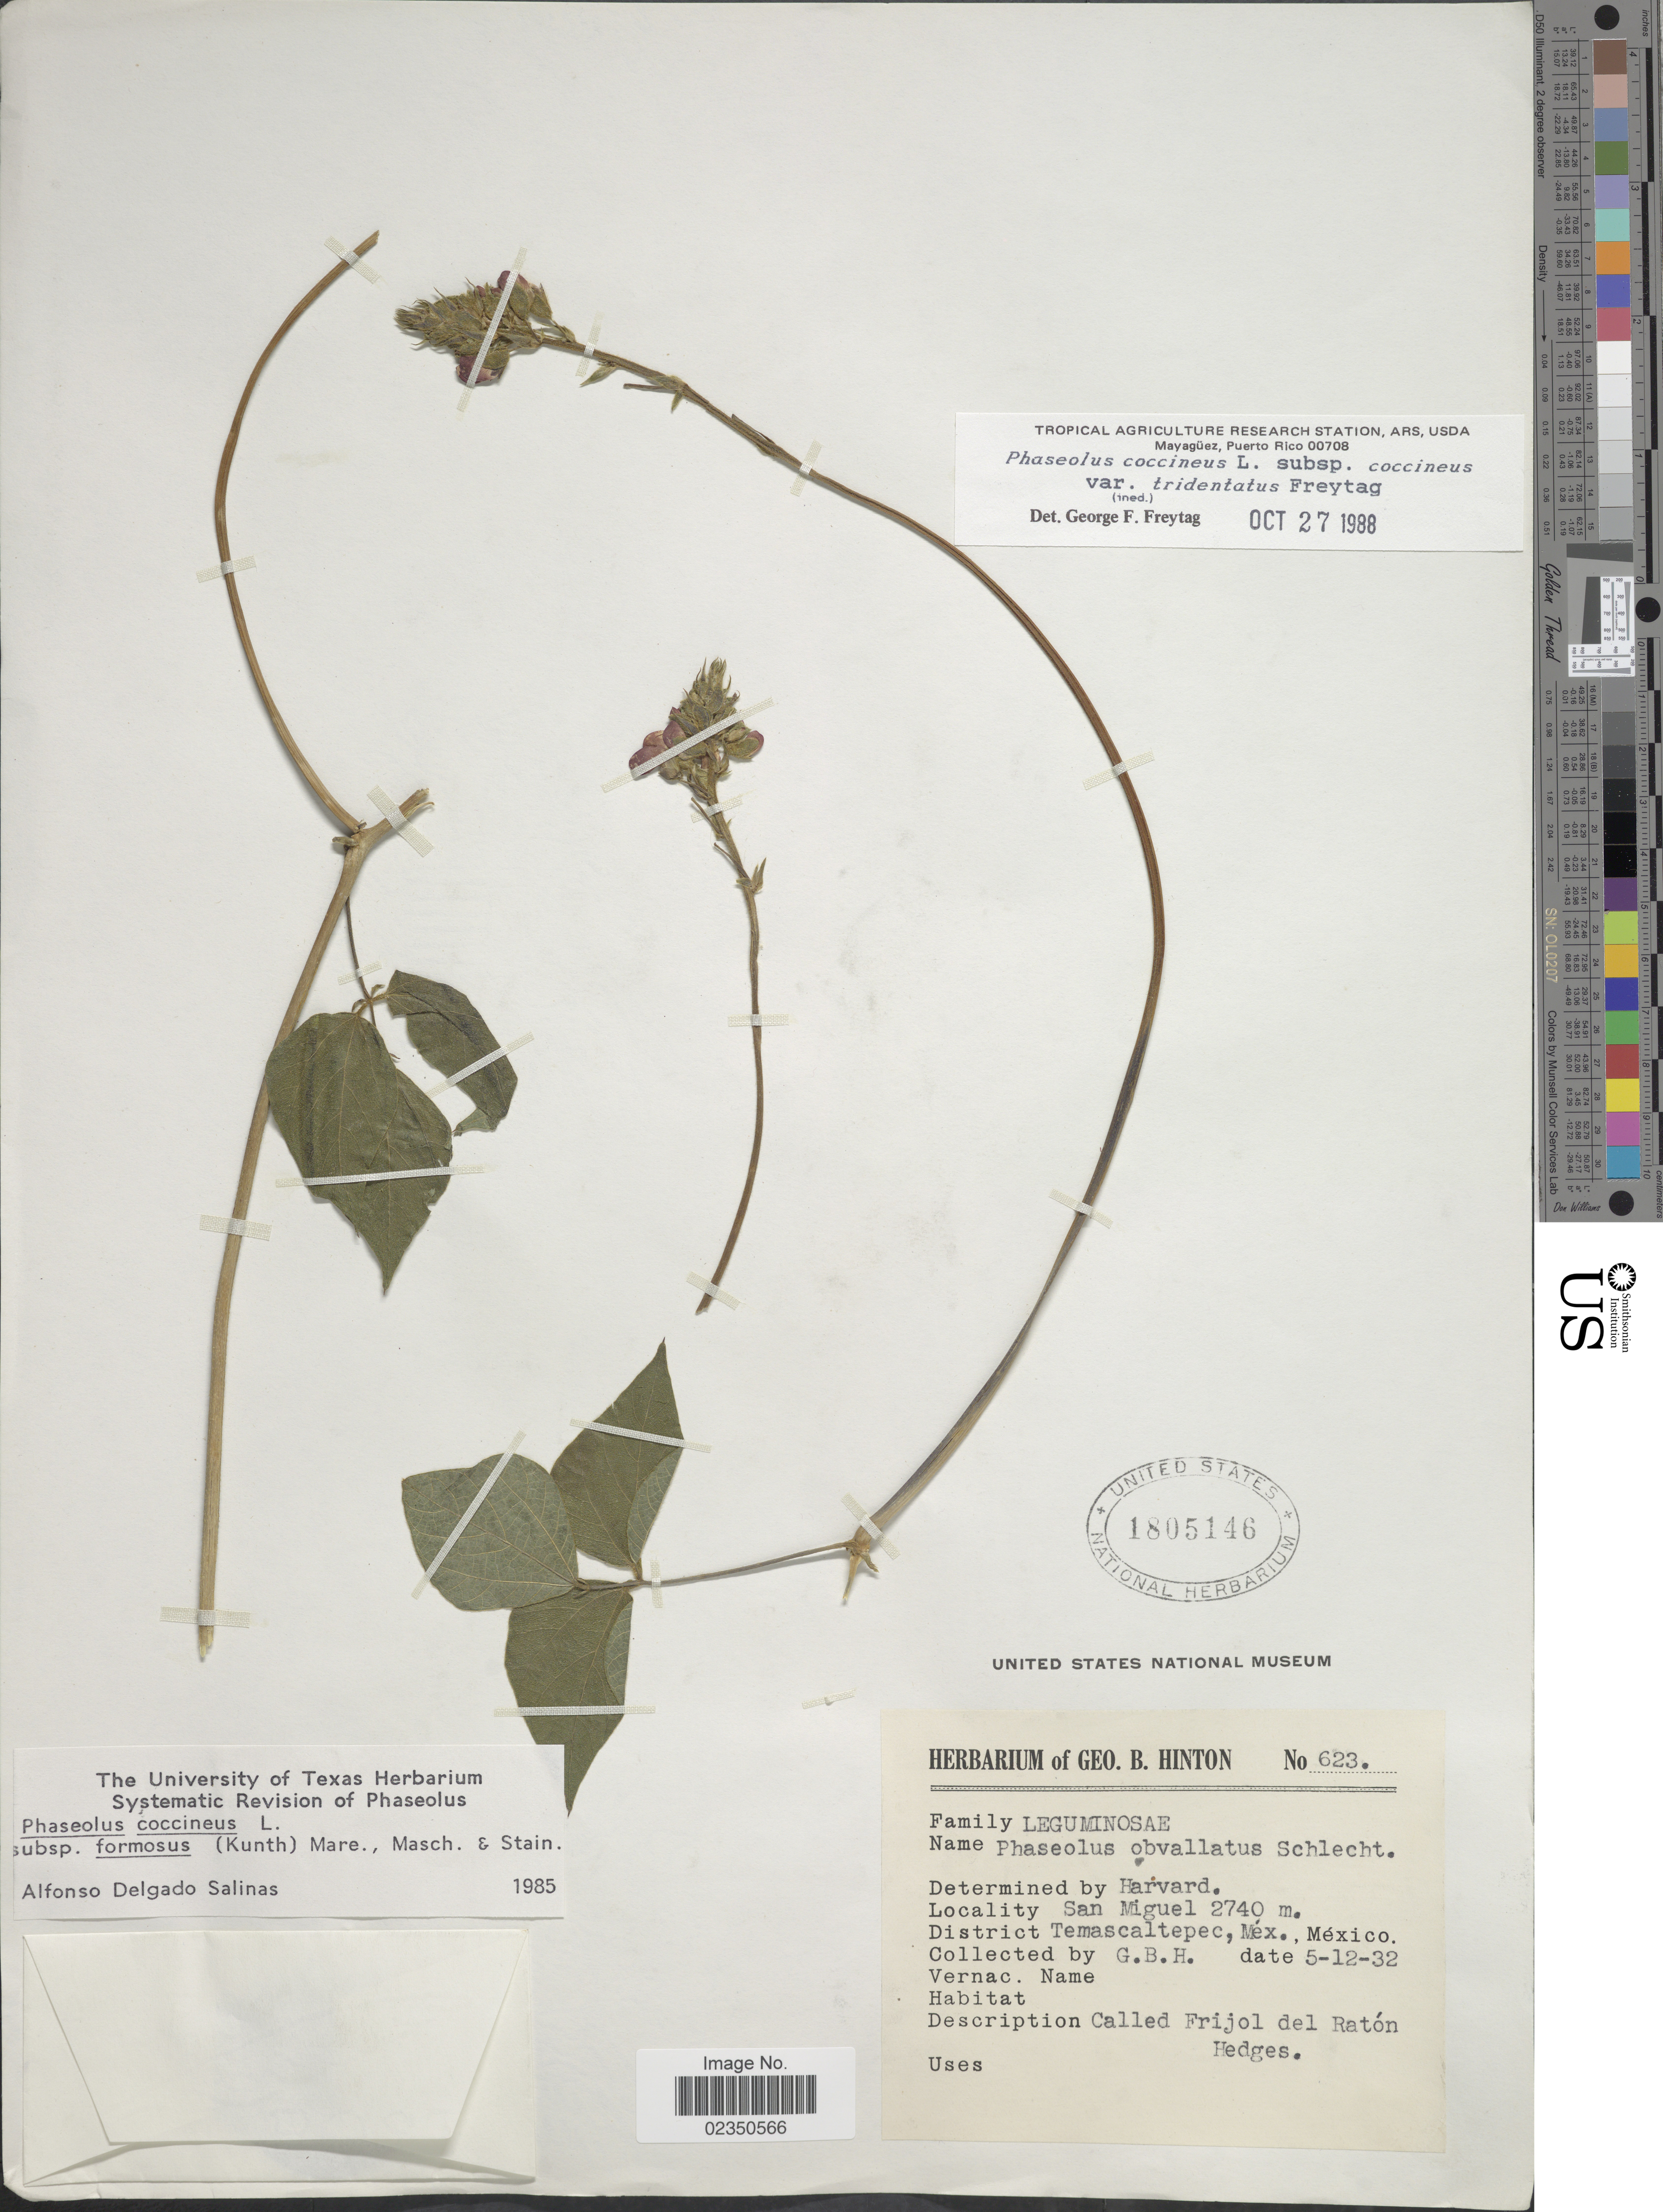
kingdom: Plantae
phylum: Tracheophyta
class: Magnoliopsida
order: Fabales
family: Fabaceae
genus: Phaseolus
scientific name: Phaseolus coccineus var. tridentatus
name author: Freytag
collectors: G. B. Hinton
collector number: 623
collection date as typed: Transcribed d/m/y: 12/5/32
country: Mexico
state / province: México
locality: San Miguel, District Temascaltepec.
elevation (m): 2740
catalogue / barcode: US 1805146